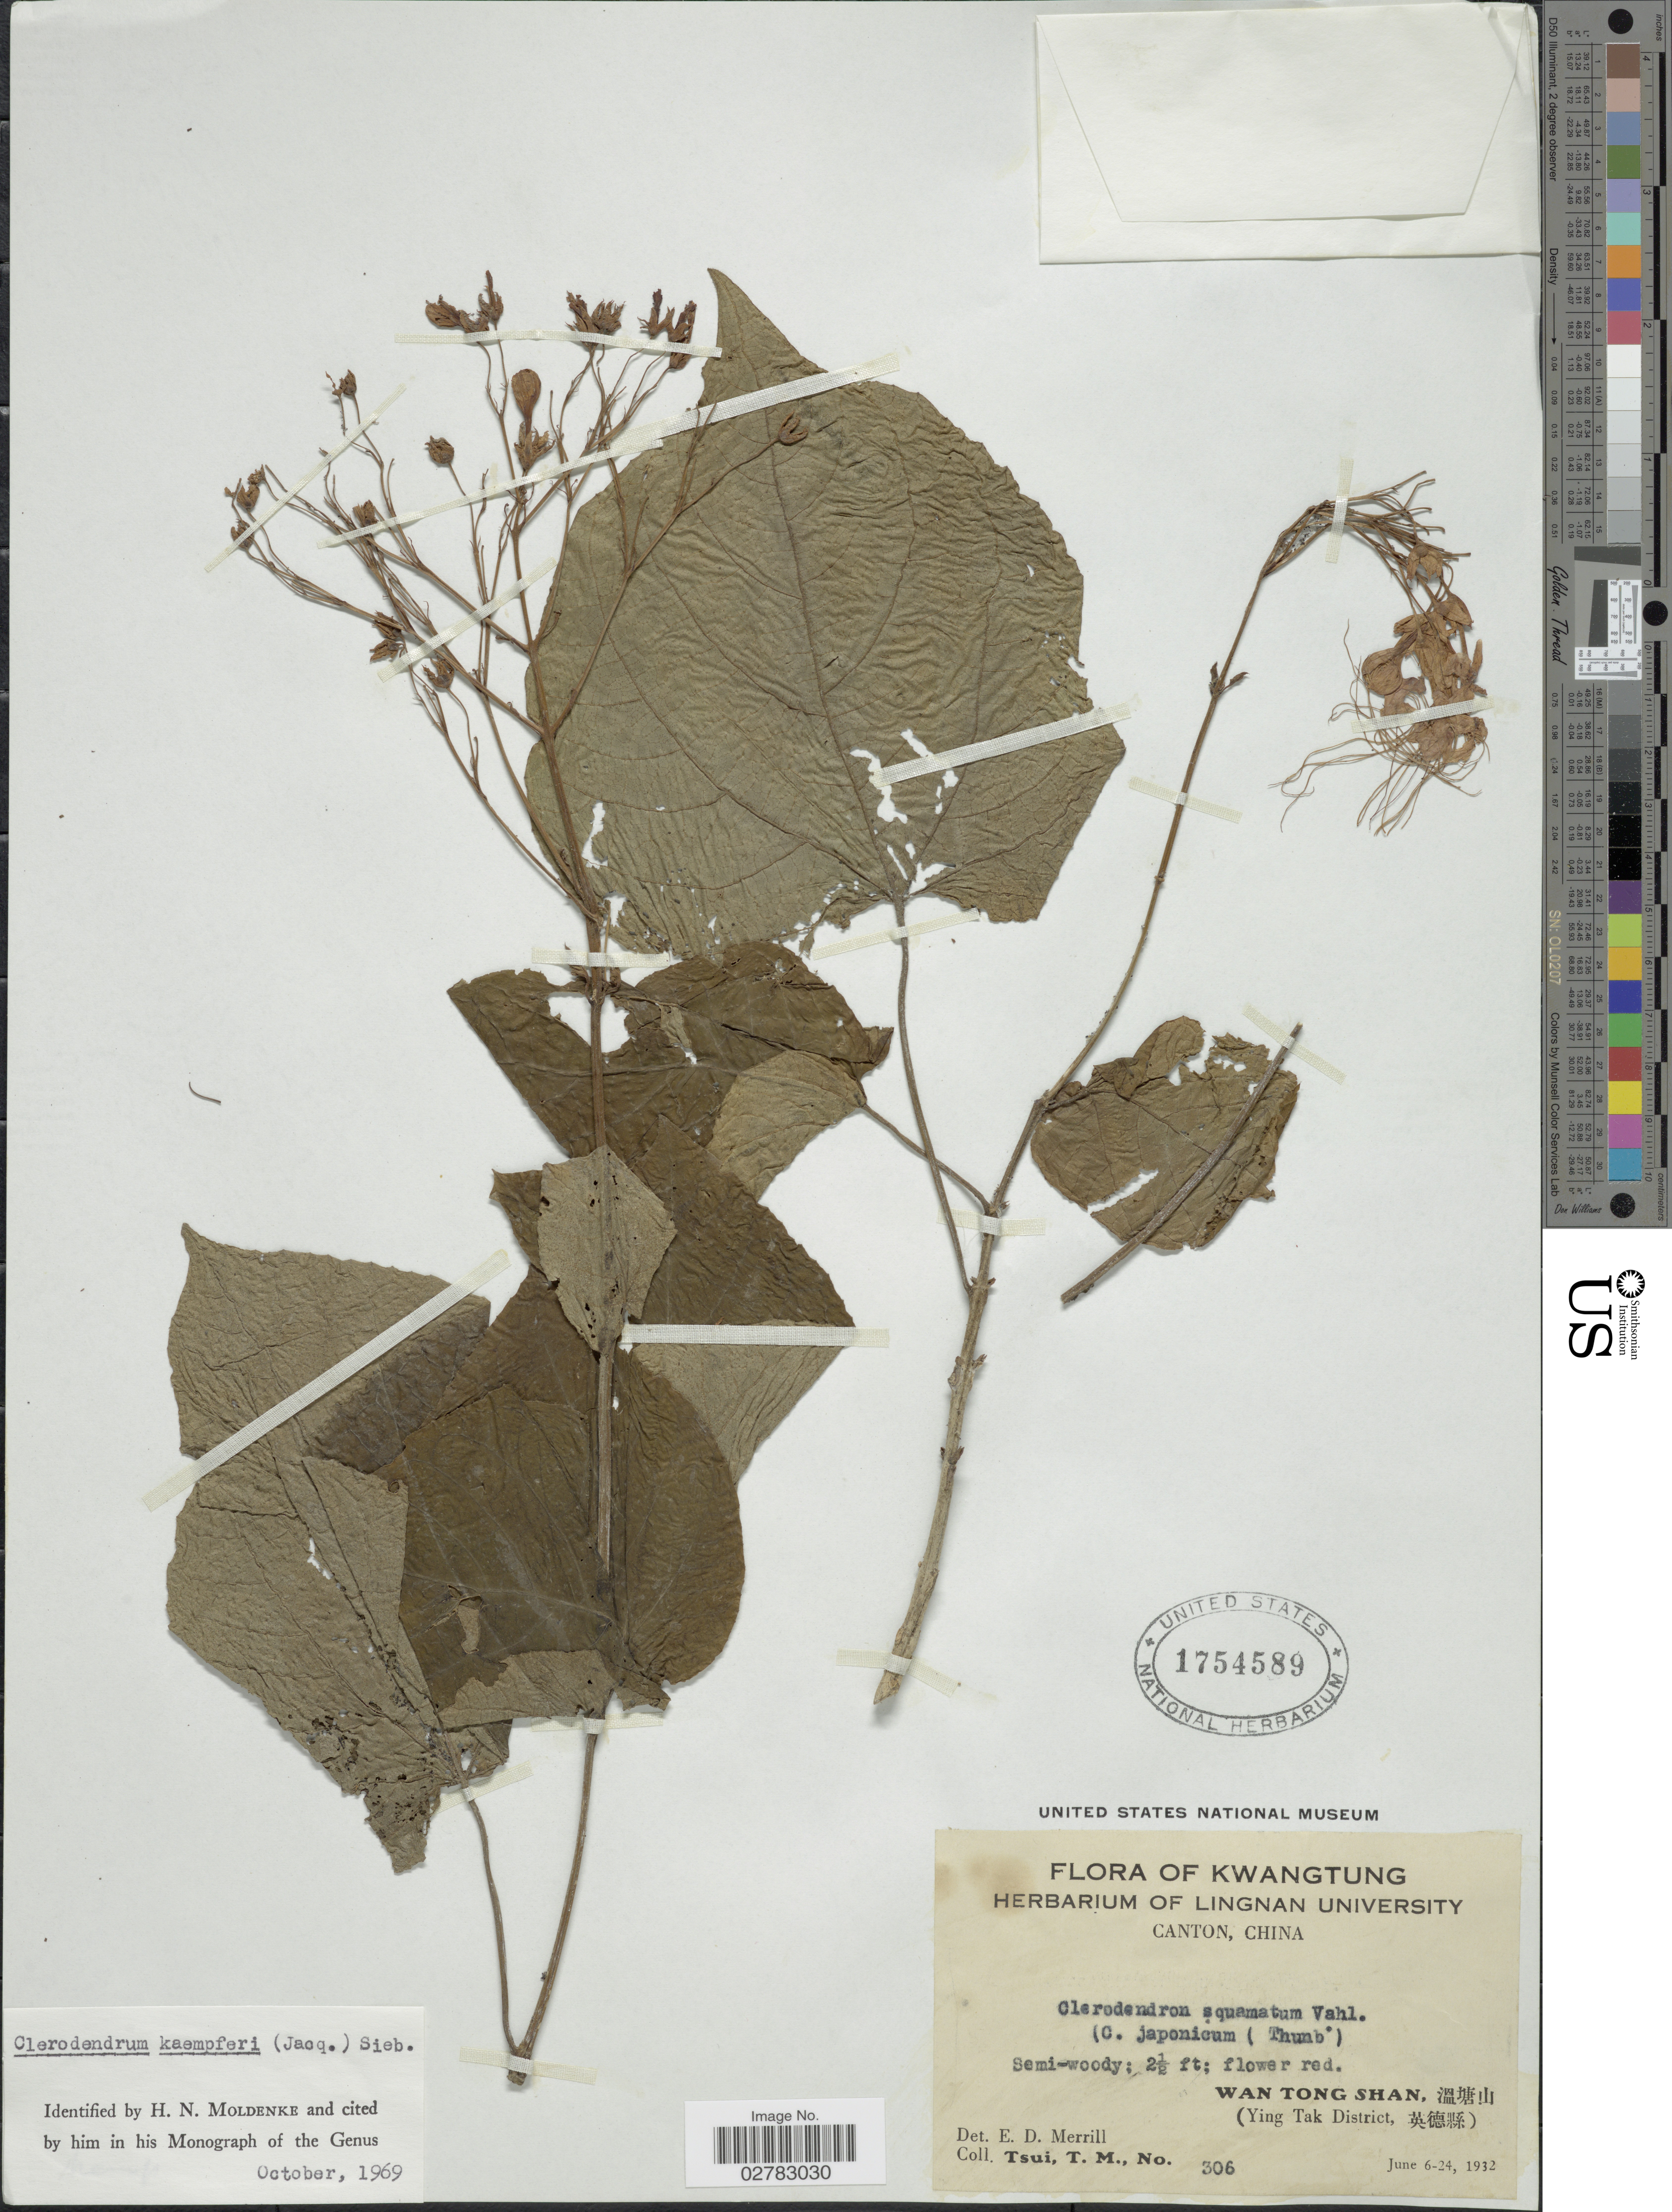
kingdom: Plantae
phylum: Tracheophyta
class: Magnoliopsida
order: Lamiales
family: Lamiaceae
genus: Clerodendrum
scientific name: Clerodendrum kaempferi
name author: (Jacq.) Siebold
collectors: T. Tsui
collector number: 306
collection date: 1932-06-06/1932-06-24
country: China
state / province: Guangdong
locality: Kwangtung. Canton. Wan Tong Shan, X. (Ying Tak District X).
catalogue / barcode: US 1754589